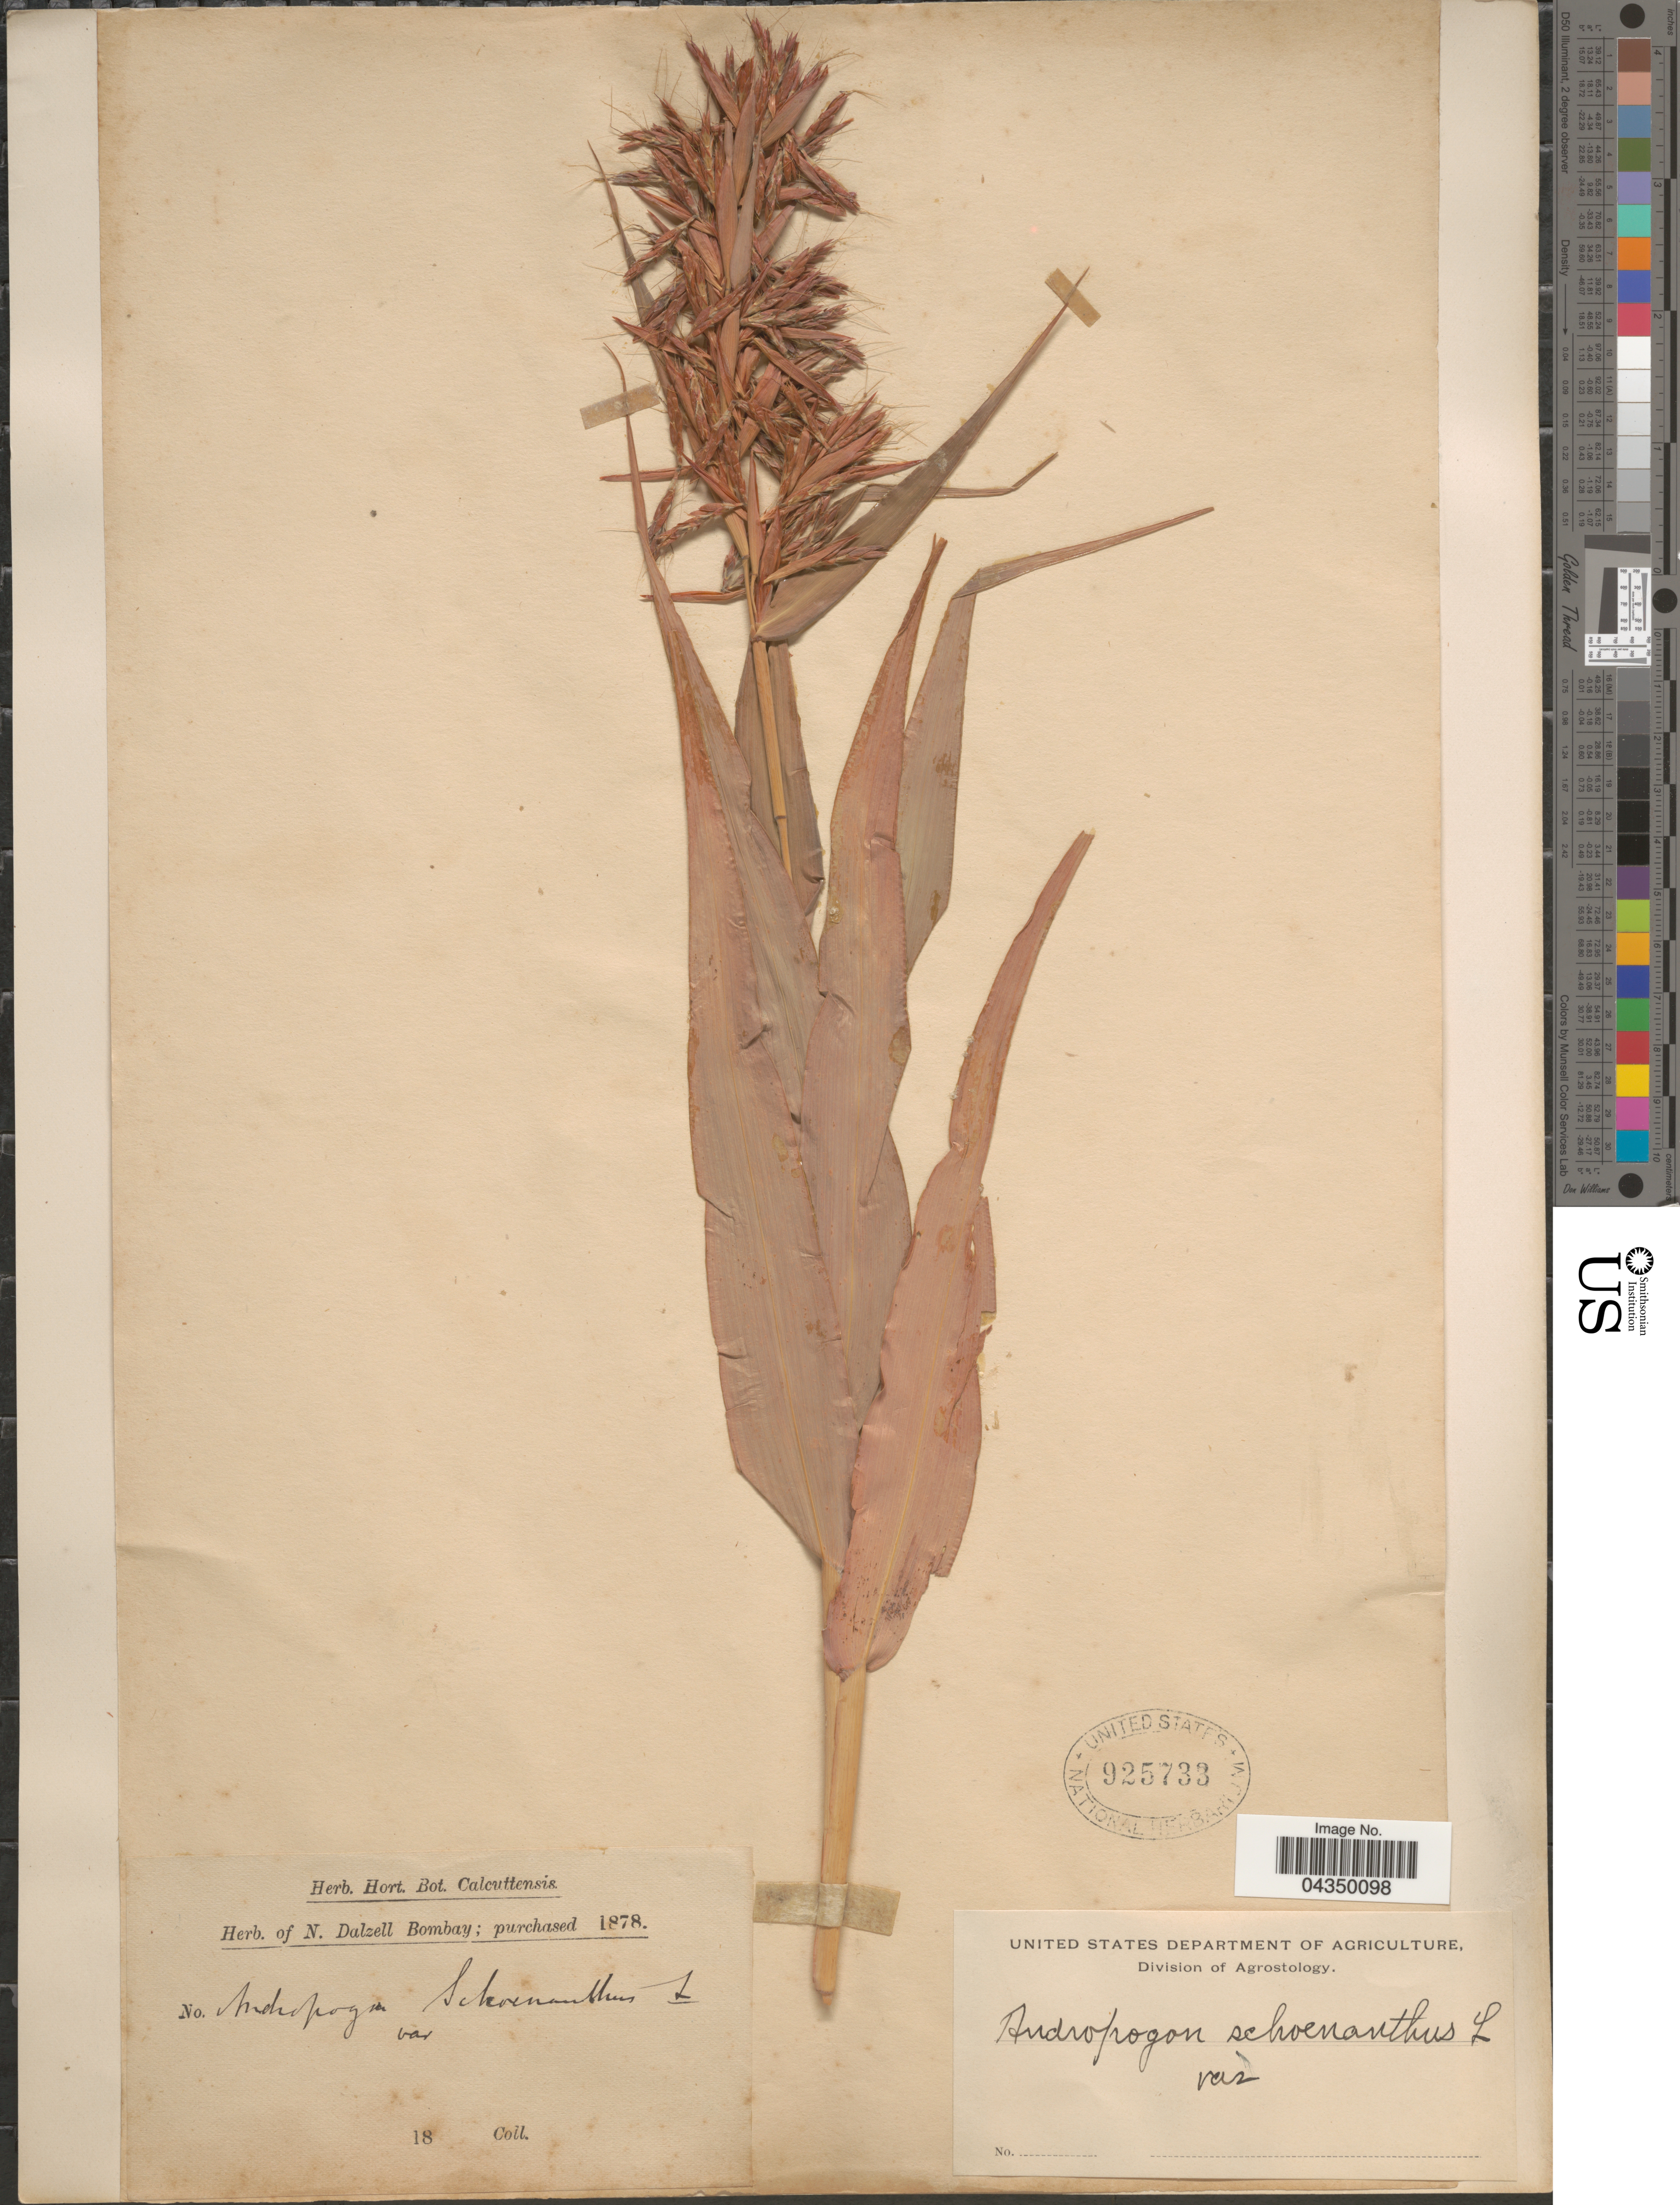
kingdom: Plantae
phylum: Tracheophyta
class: Liliopsida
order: Poales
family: Poaceae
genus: Cymbopogon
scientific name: Cymbopogon schoenanthus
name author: (L.) Spreng.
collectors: Ex Herb. N. Dalzell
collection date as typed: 18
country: India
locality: Bombay.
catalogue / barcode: US 925733